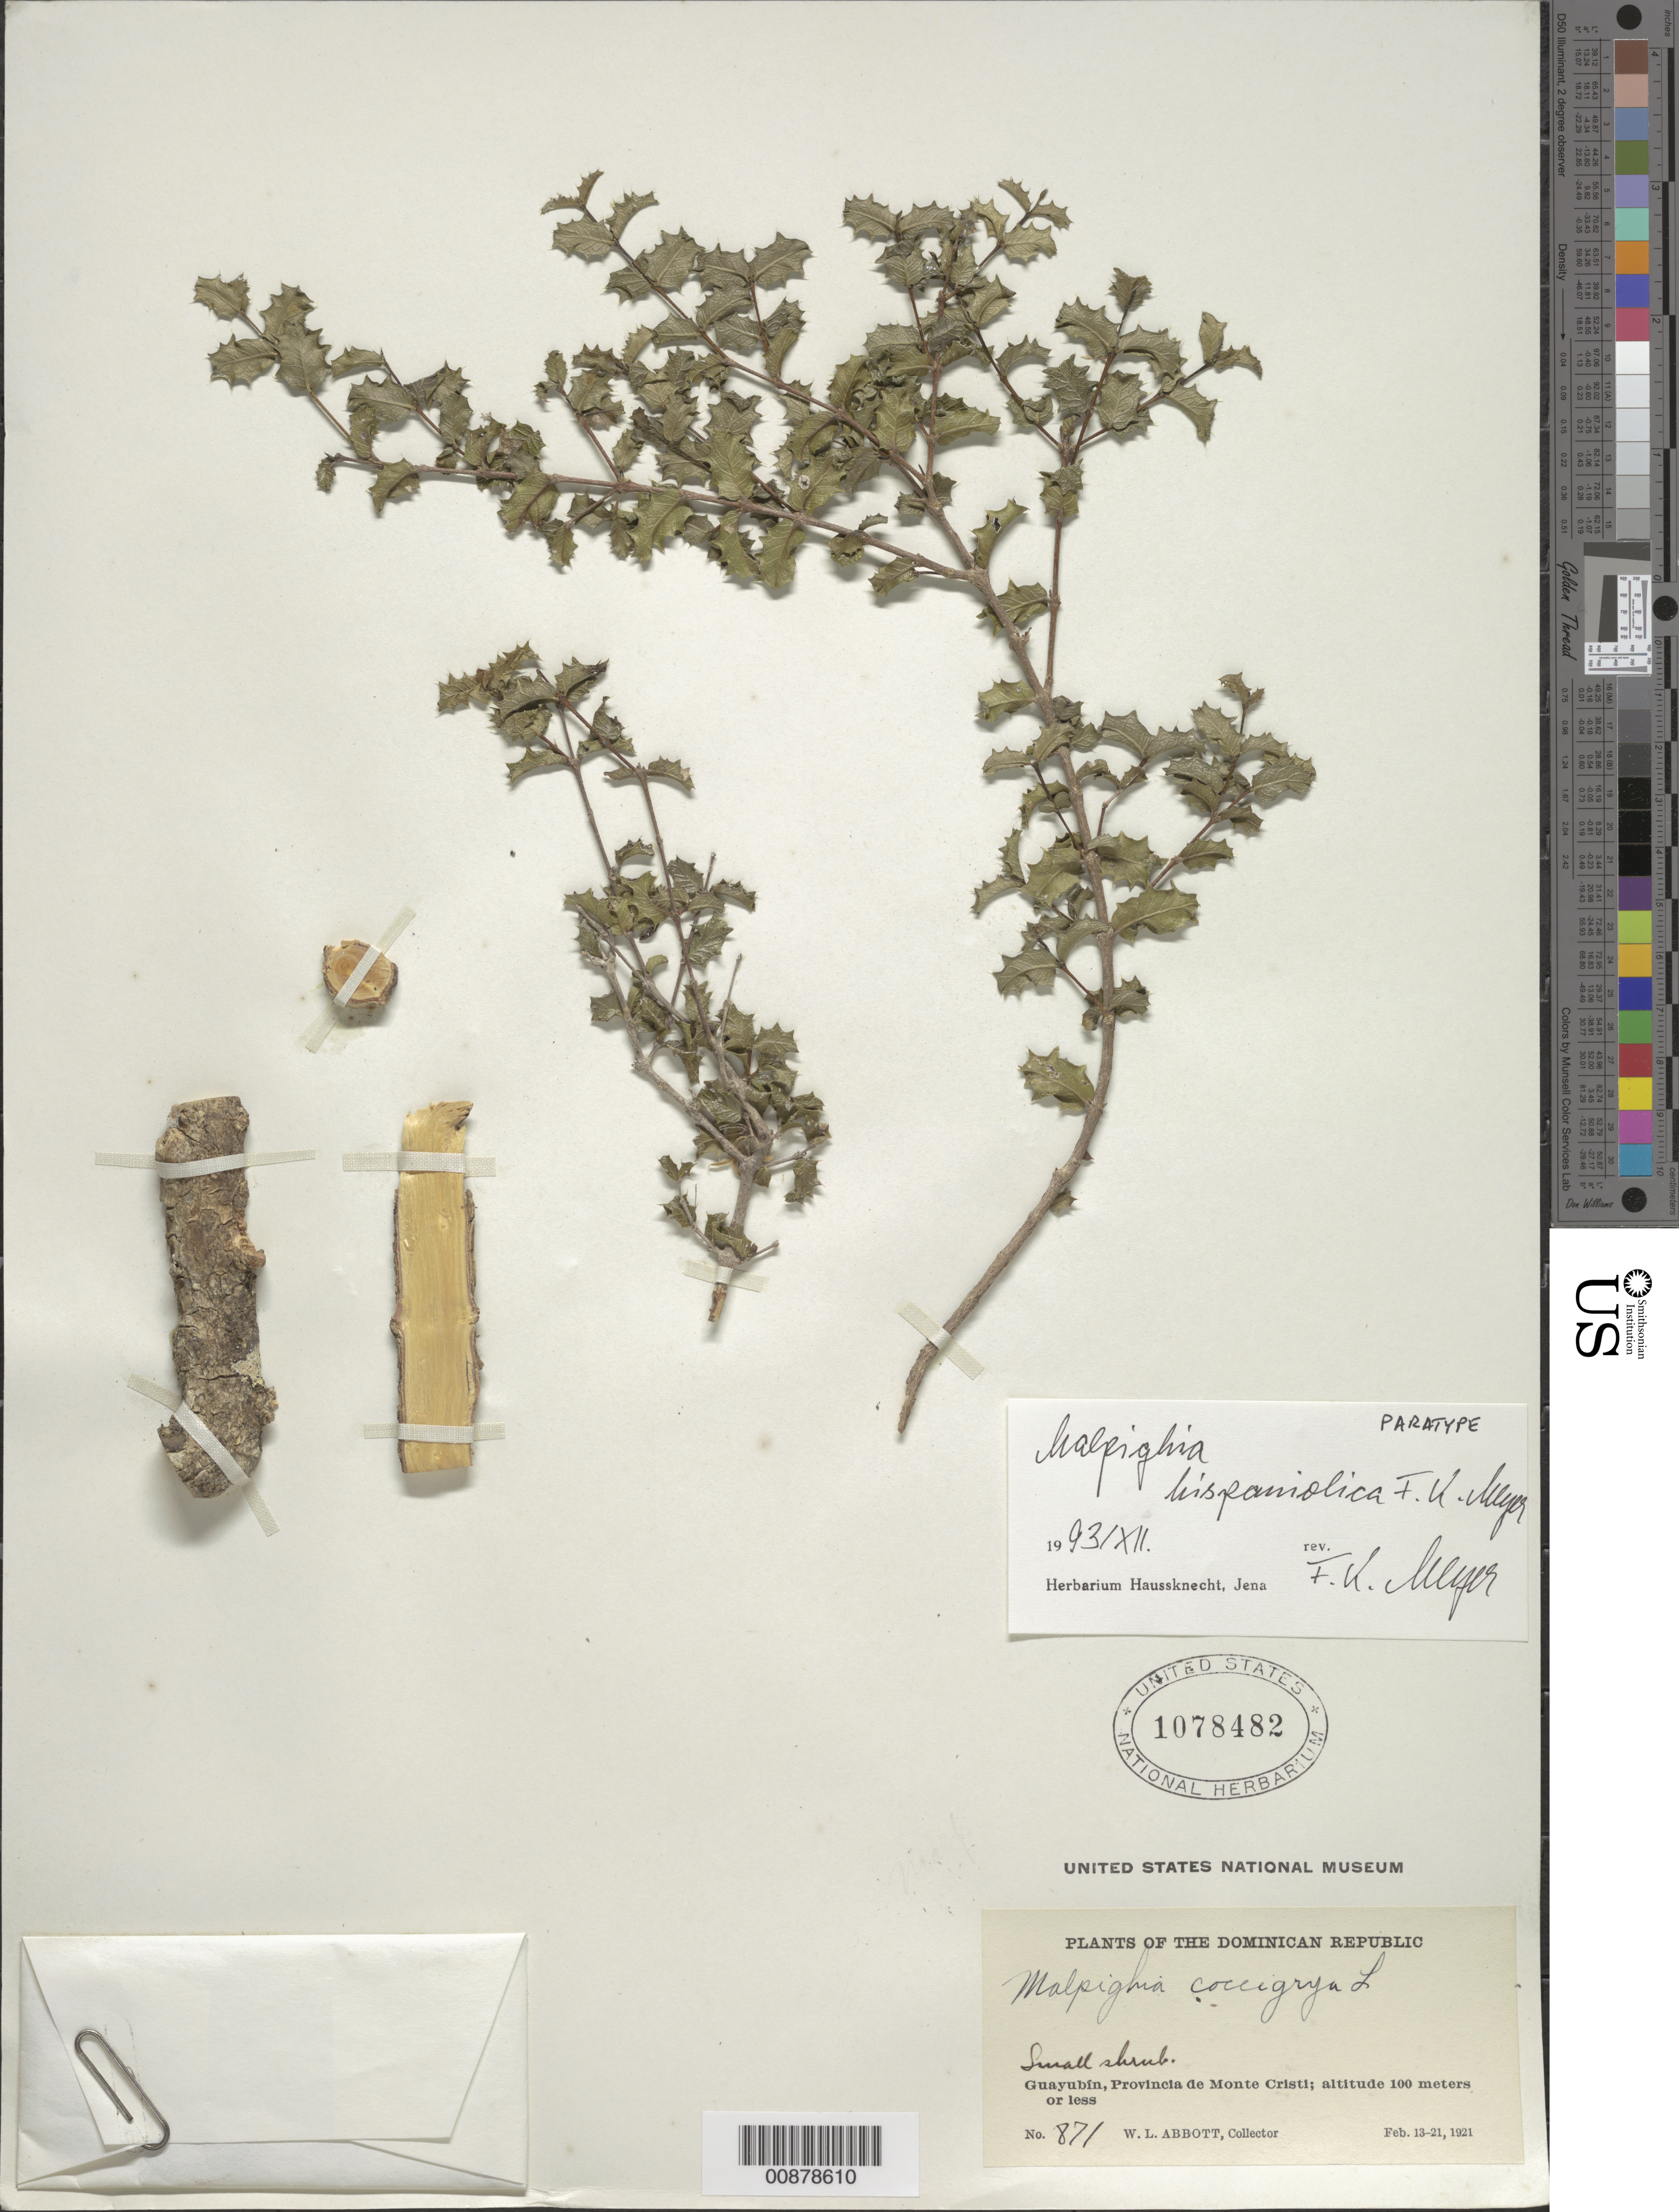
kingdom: Plantae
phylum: Tracheophyta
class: Magnoliopsida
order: Malpighiales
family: Malpighiaceae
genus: Malpighia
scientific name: Malpighia hispaniolica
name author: F.K. Mey.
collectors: W. L. Abbott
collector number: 871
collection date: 1921-02-13/1921-02-21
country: Dominican Republic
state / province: Monte Cristi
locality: Guayubín.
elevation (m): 100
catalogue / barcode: US 1078482